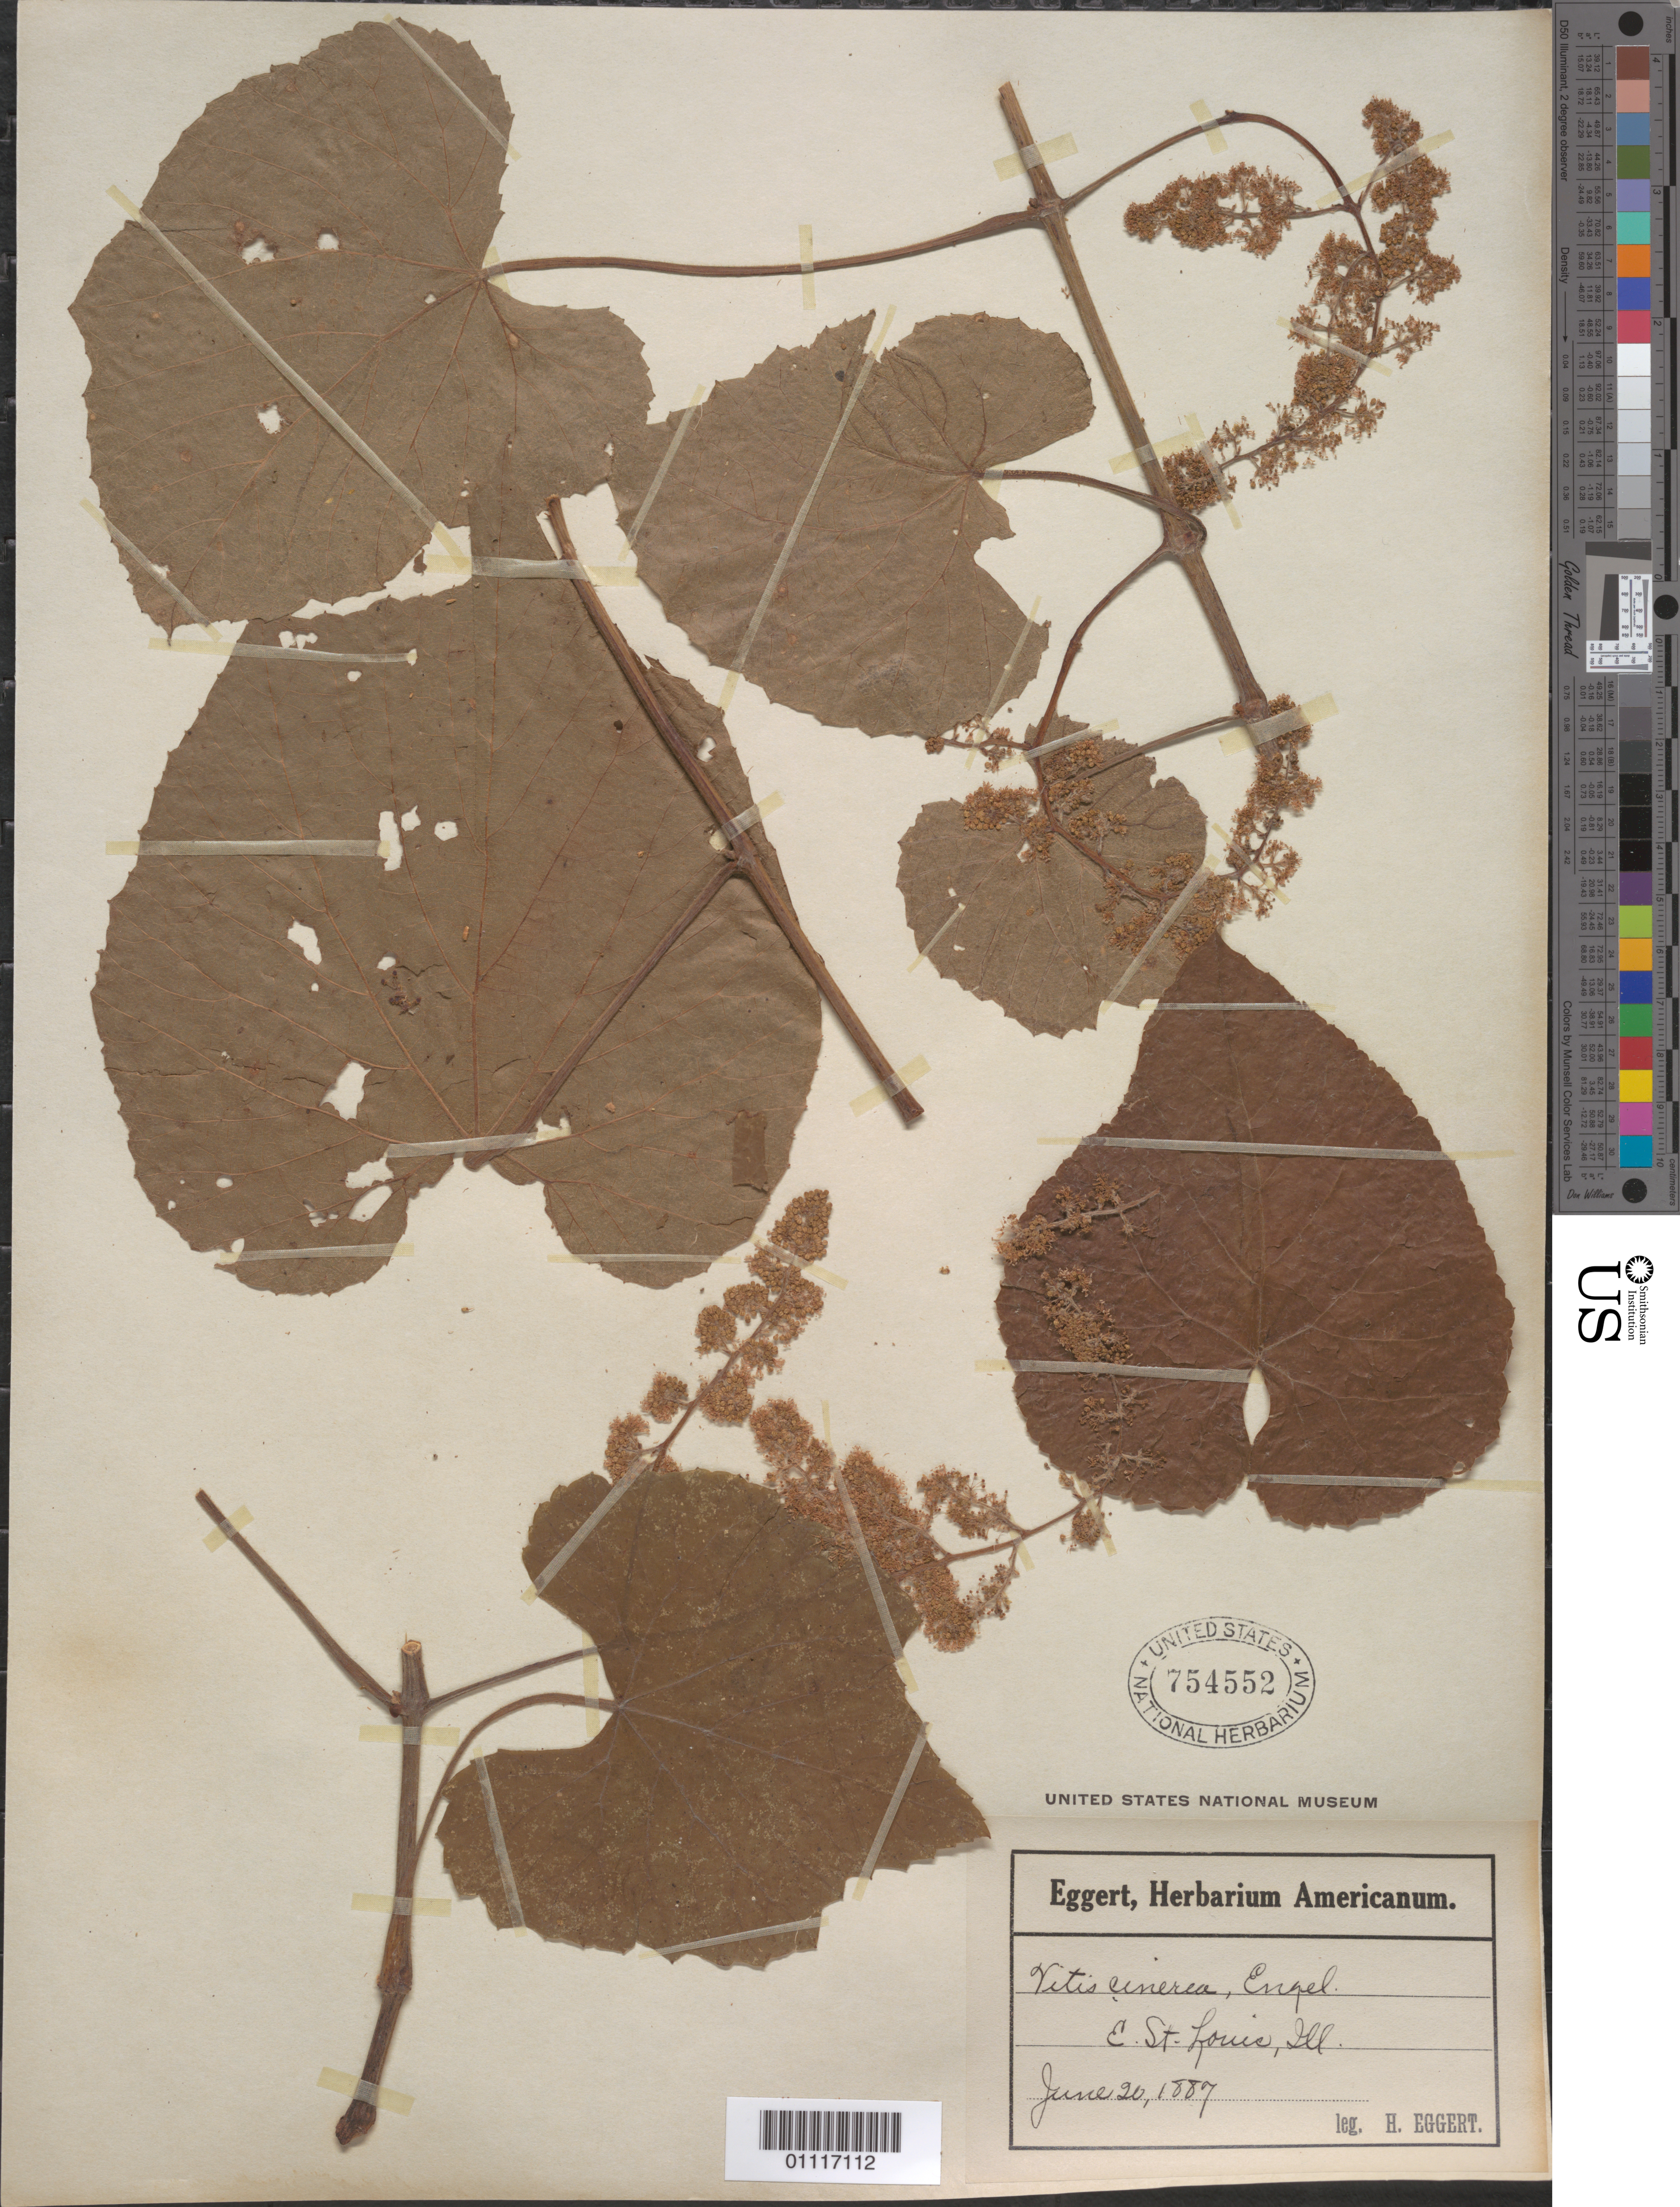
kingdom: Plantae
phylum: Tracheophyta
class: Magnoliopsida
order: Vitales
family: Vitaceae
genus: Vitis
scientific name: Vitis cinerea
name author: (Engelm.) Millardet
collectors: H. Eggert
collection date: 1887-06-20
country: United States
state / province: Illinois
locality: E. St. Louis.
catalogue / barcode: US 754552